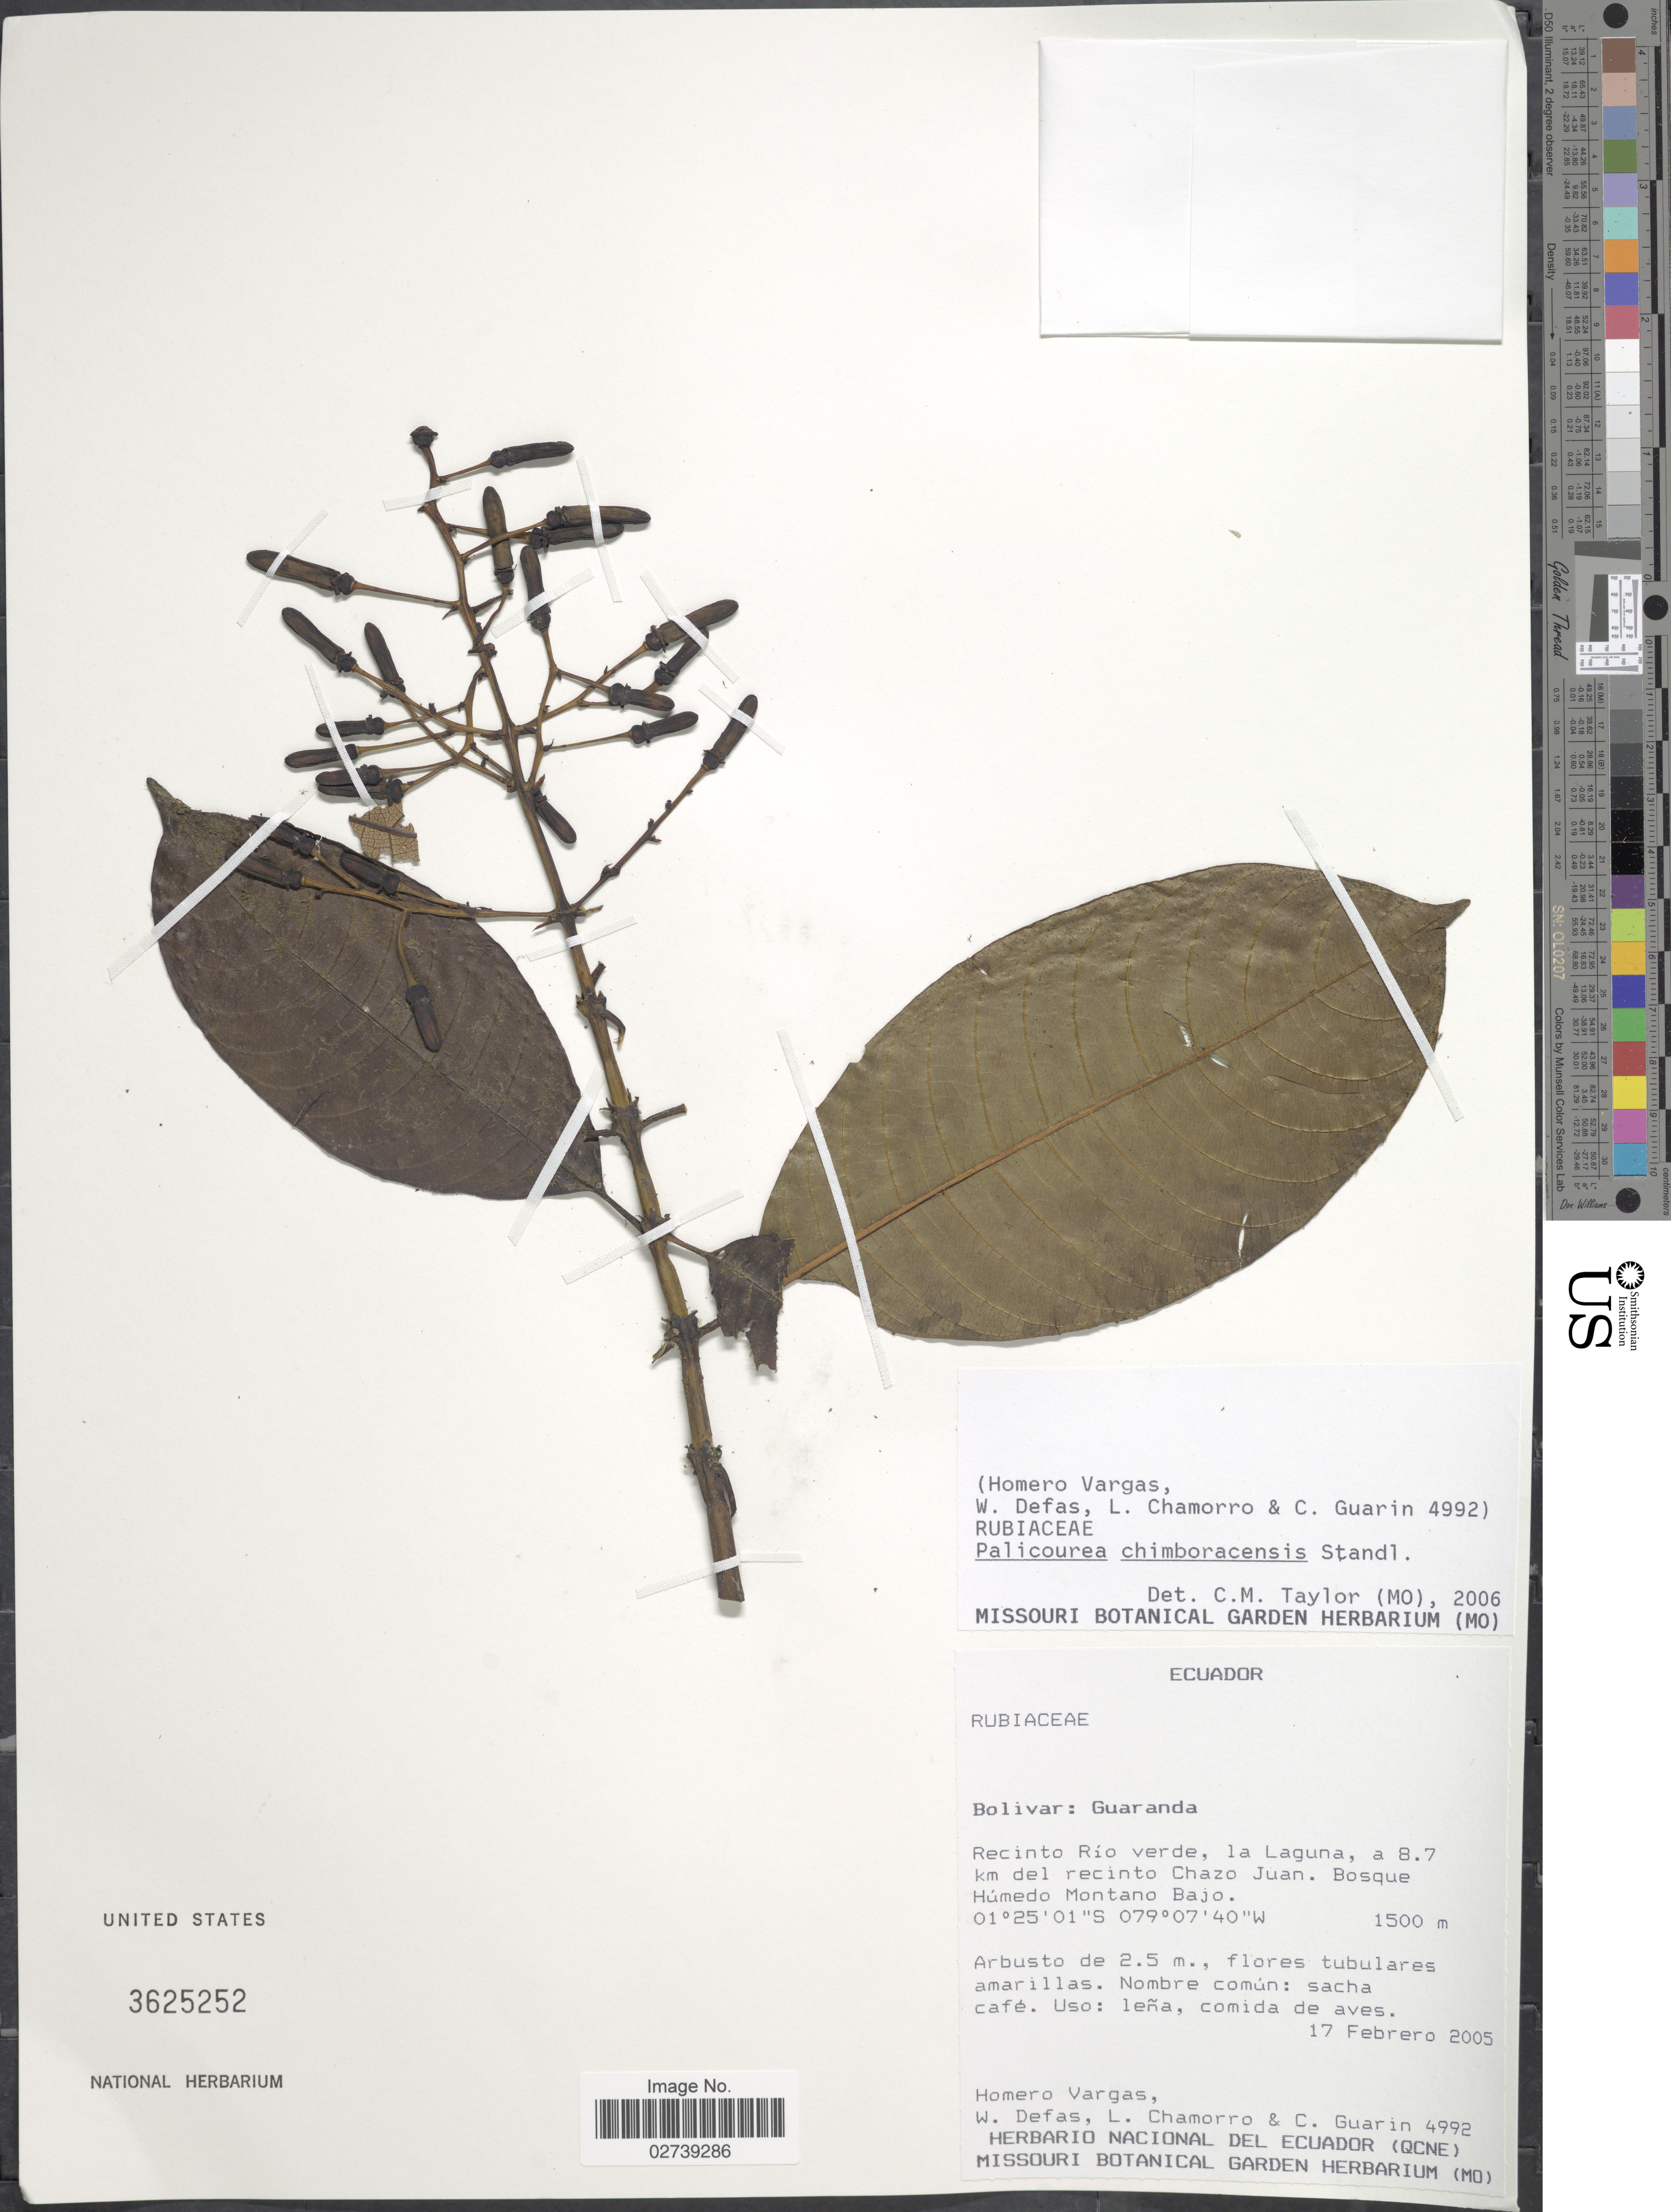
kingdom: Plantae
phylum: Tracheophyta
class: Magnoliopsida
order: Gentianales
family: Rubiaceae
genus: Palicourea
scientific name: Palicourea chimboracensis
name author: Standl.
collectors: H. Vargas, W. Defas, L. Chamorro & C. Guarin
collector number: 4992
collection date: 2005-02-17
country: Ecuador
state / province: Bolívar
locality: Guaranda, Recinto Rio verde, la Laguna, a 8.7 km del recinto Chazo Juan.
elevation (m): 1500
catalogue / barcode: US 3625252